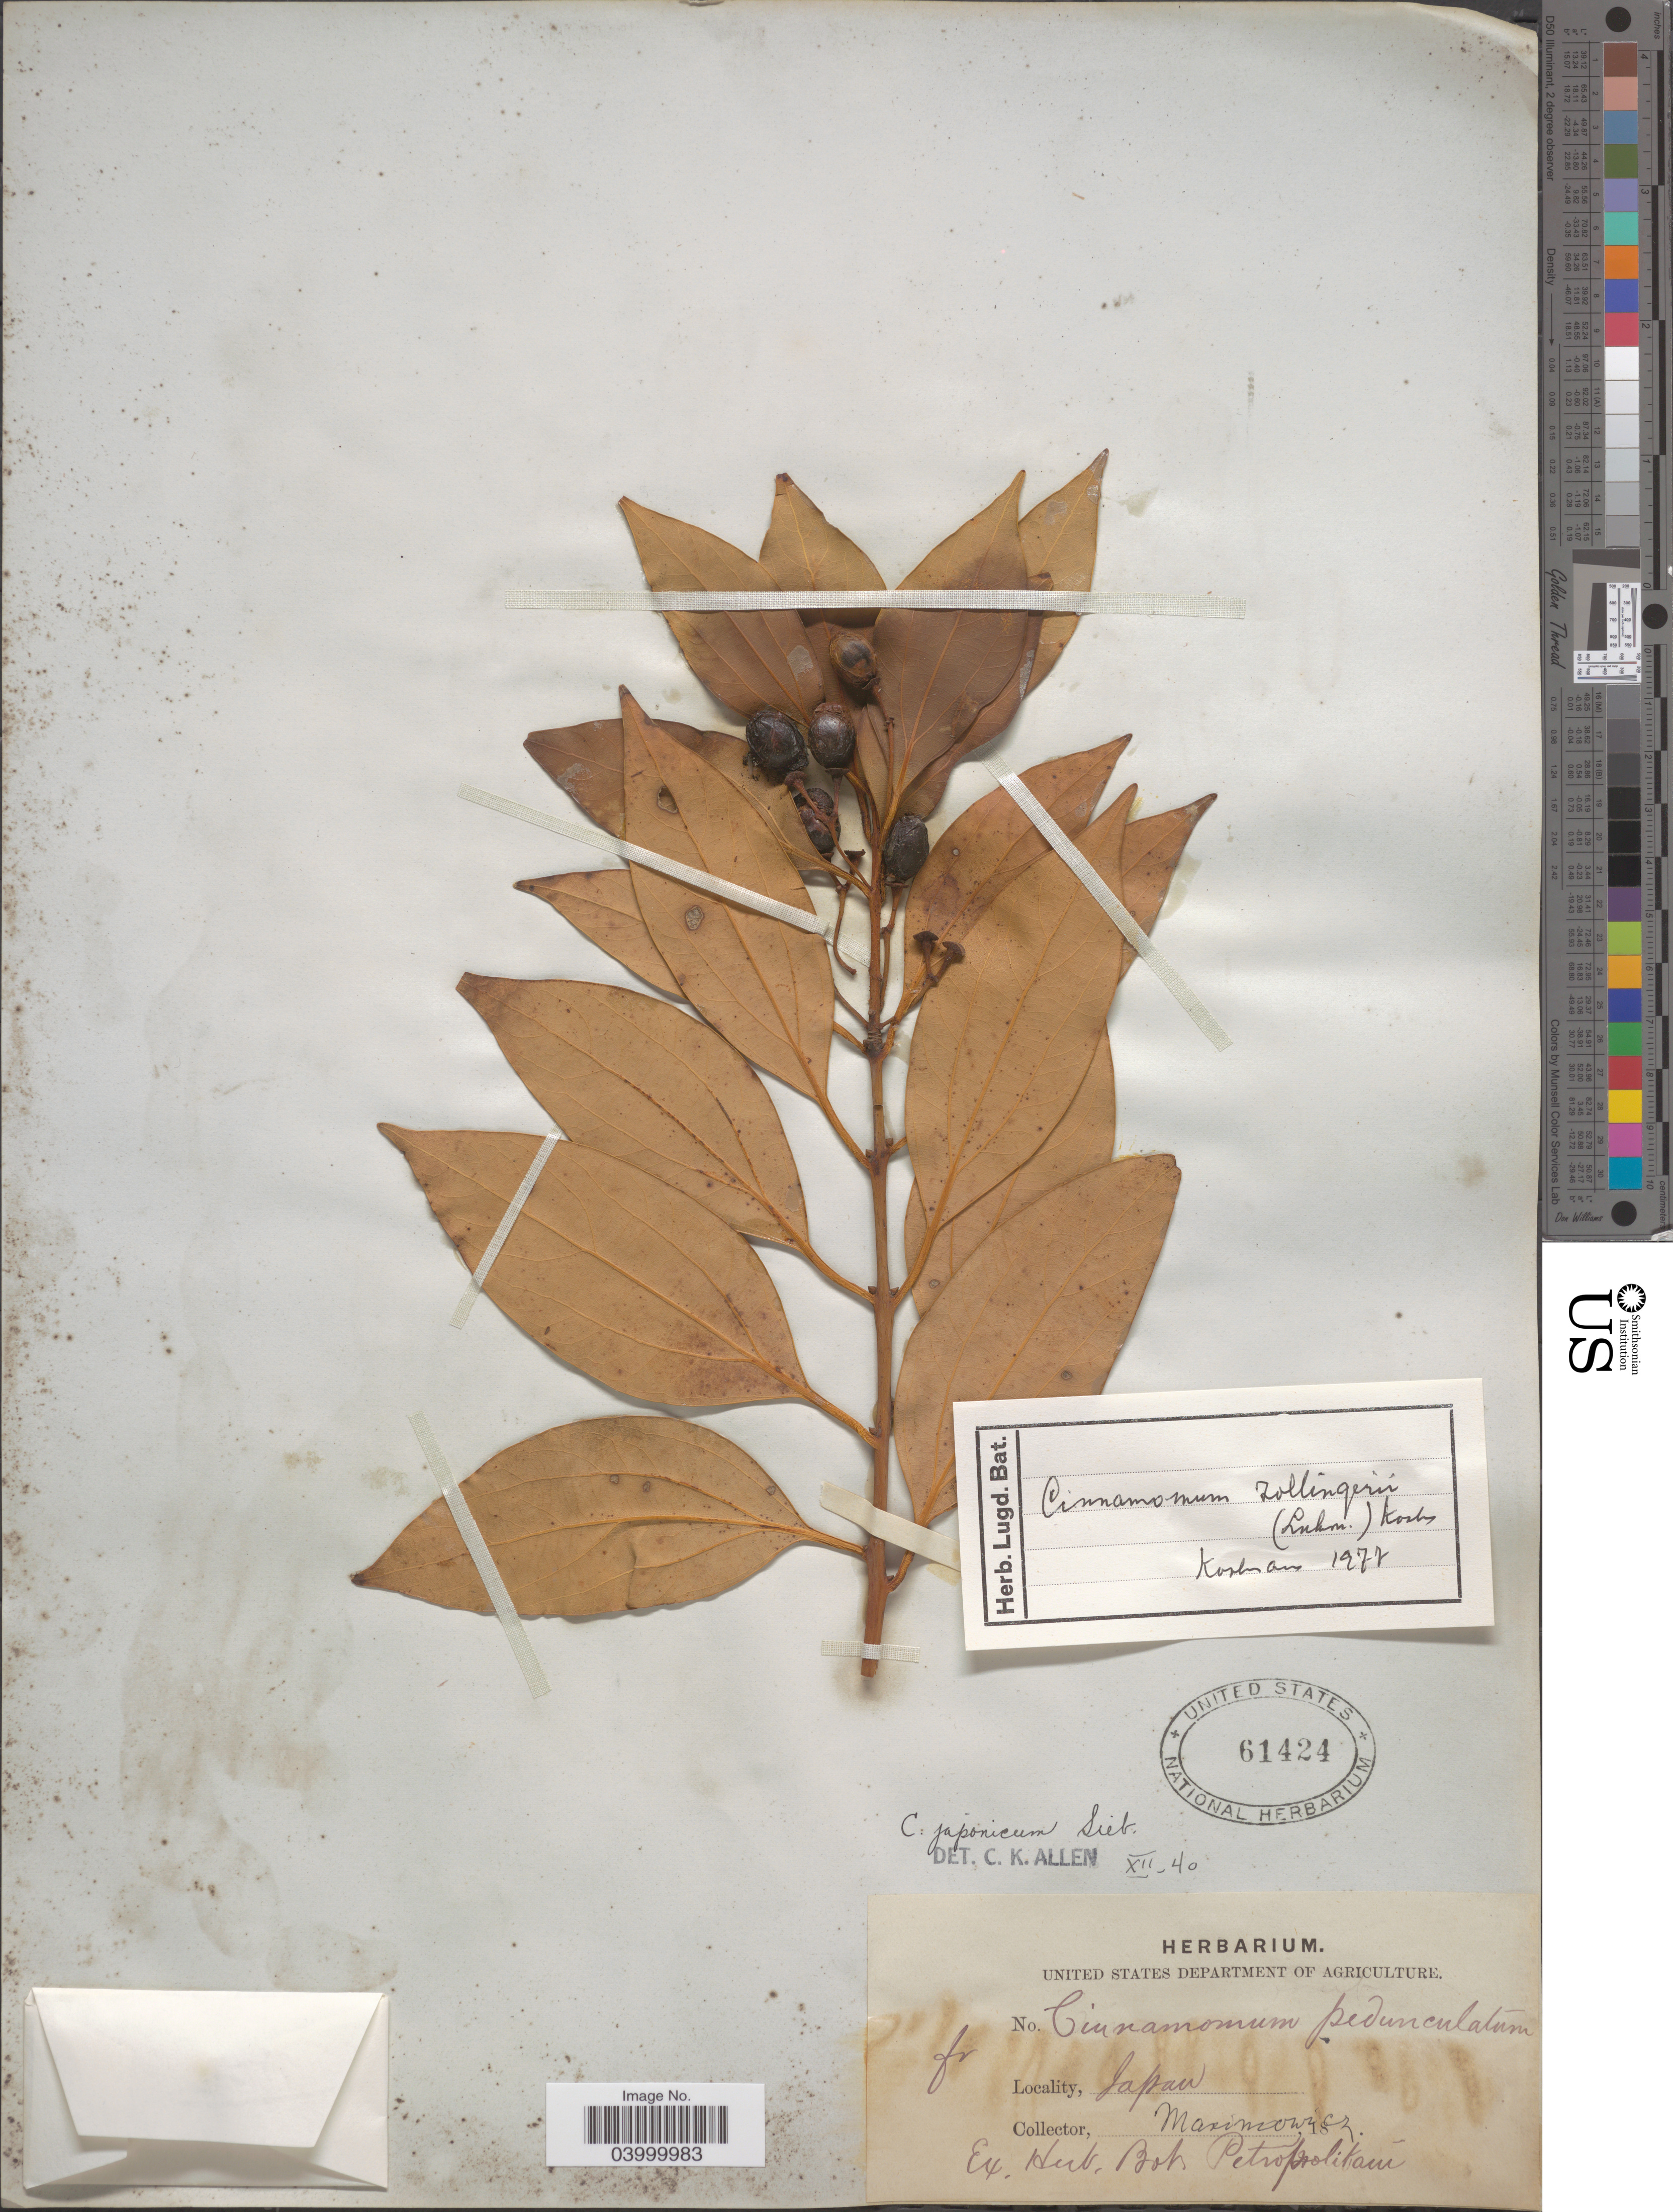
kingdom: Plantae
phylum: Tracheophyta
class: Magnoliopsida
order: Laurales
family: Lauraceae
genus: Cinnamomum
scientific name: Cinnamomum zollingeri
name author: Lukman.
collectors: Maximowicz, --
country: Japan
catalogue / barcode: US 61424